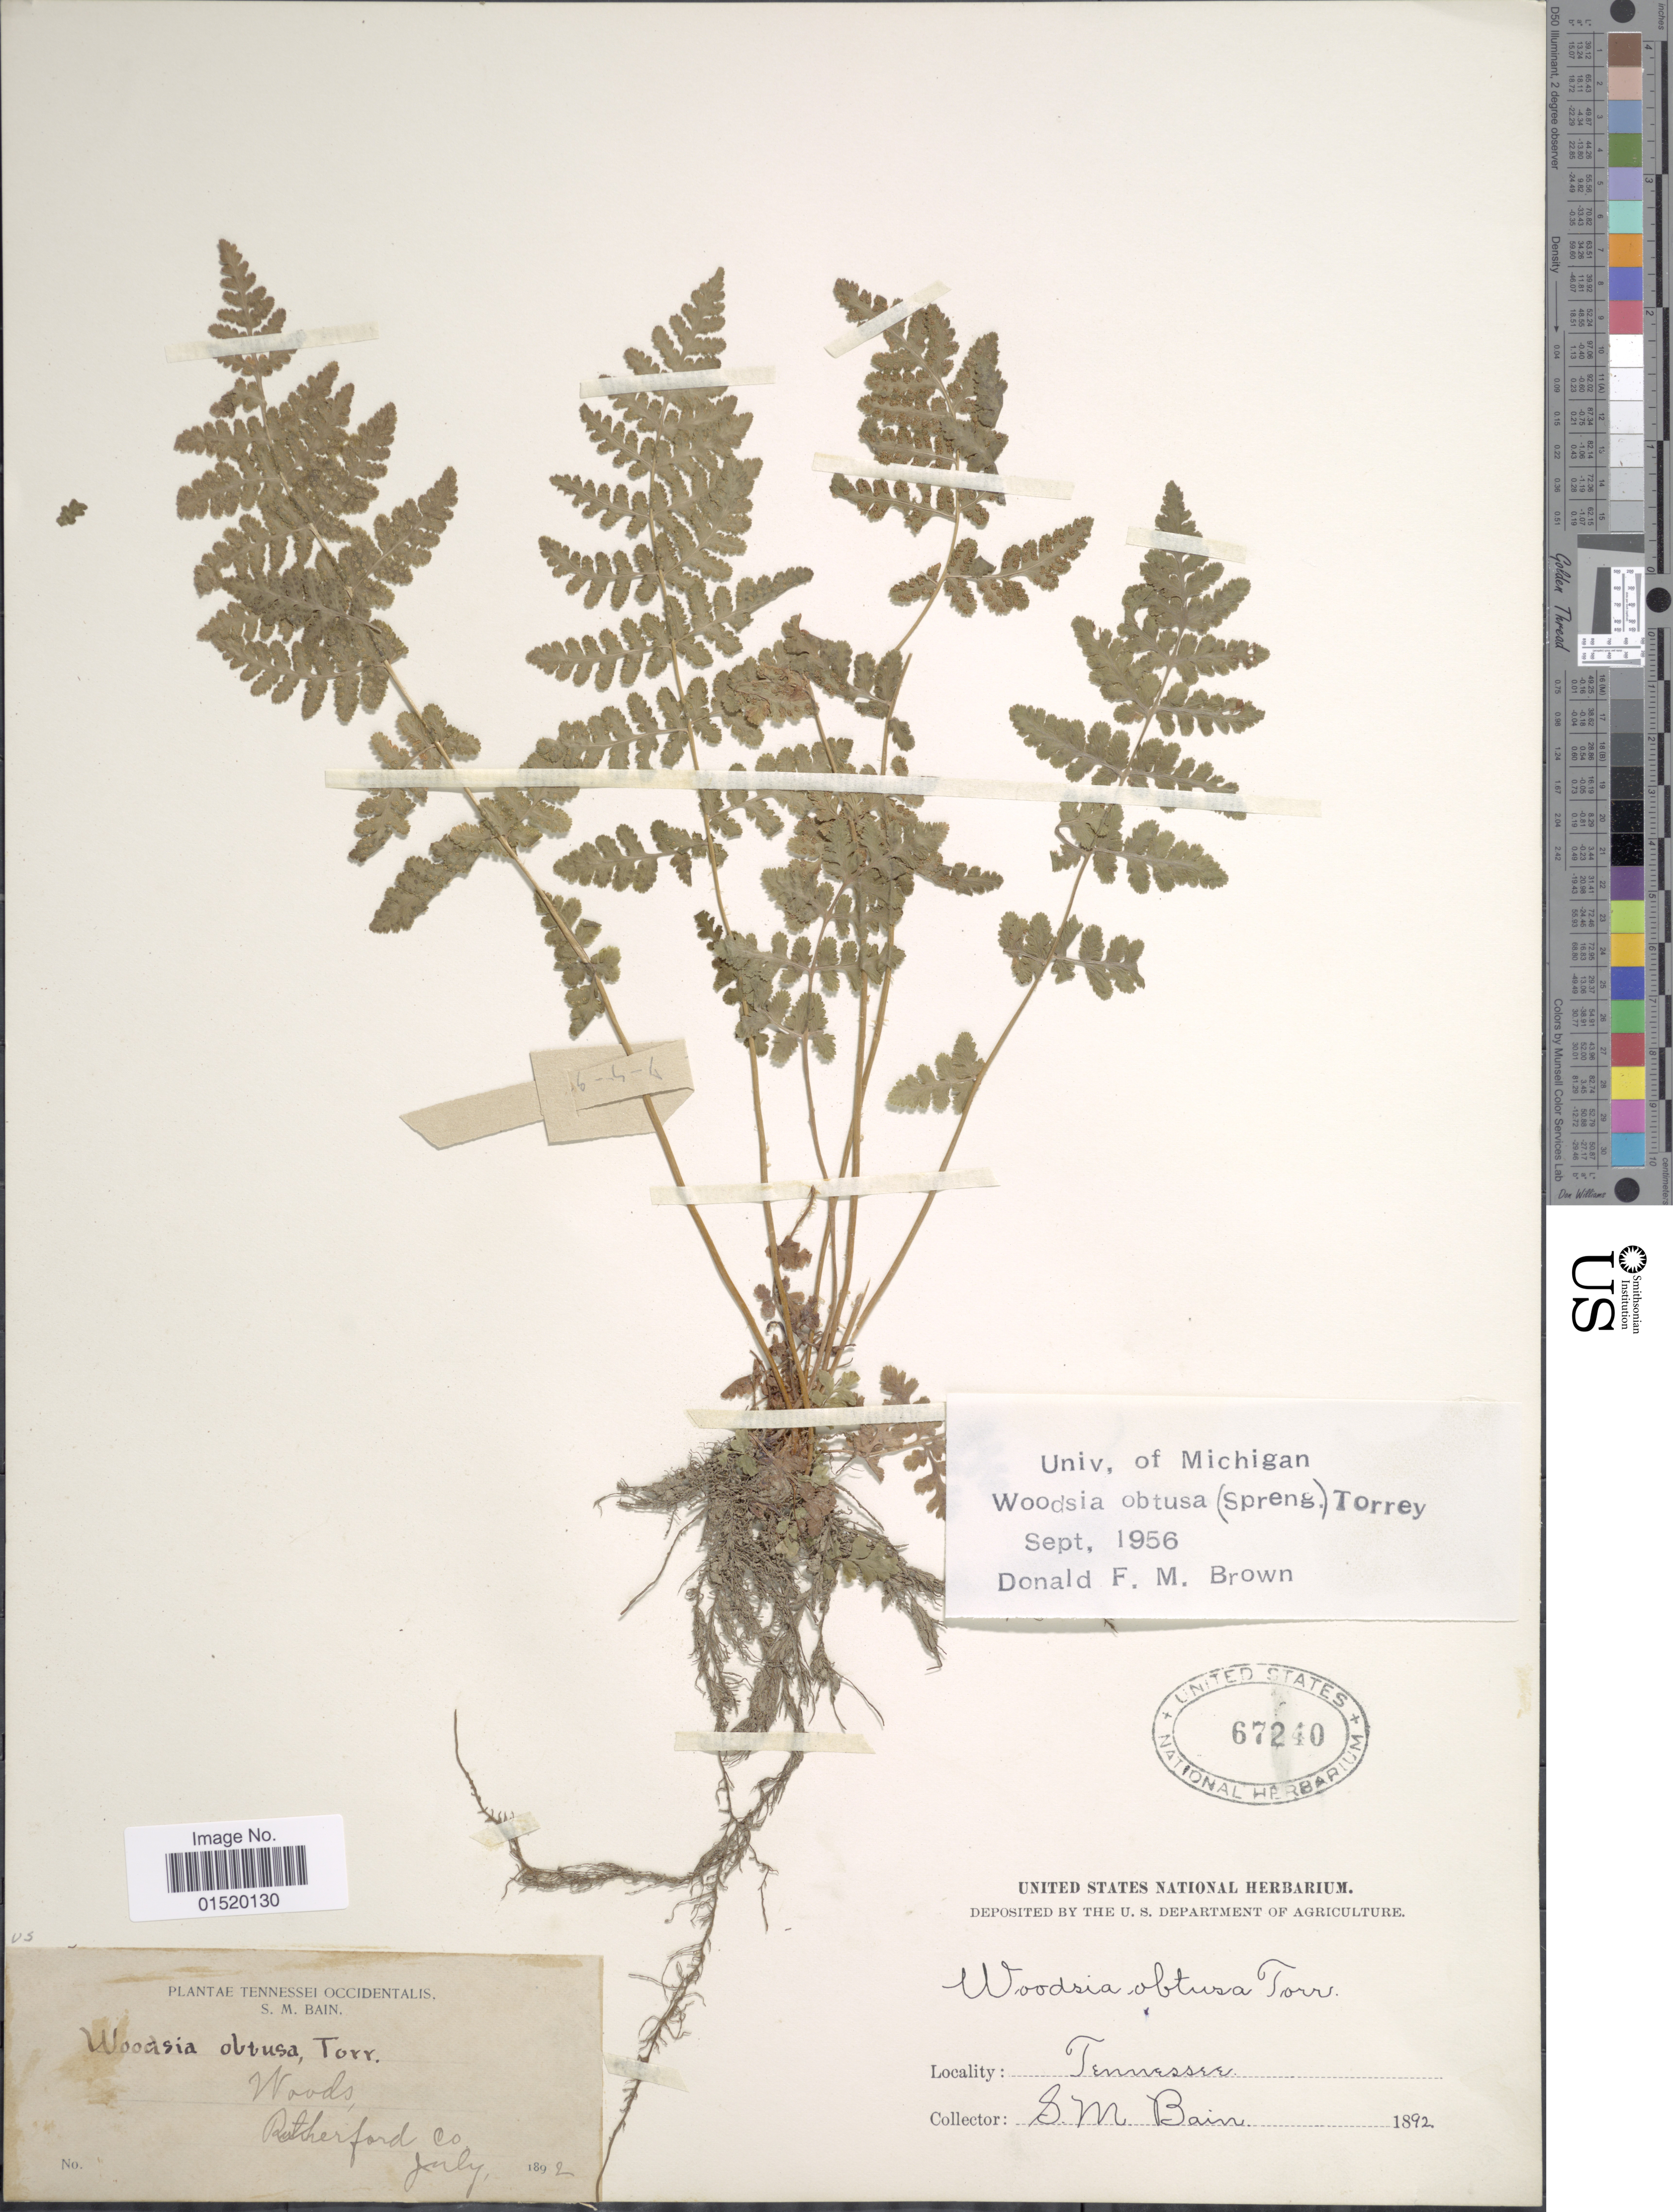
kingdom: Plantae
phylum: Tracheophyta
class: Polypodiopsida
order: Polypodiales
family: Woodsiaceae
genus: Woodsia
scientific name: Woodsia obtusa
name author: (Spreng.) Torr.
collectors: S. M. Bain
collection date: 1892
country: United States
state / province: Tennessee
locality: Tennessei Occidentalis, Ratherford Co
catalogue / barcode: US 67240